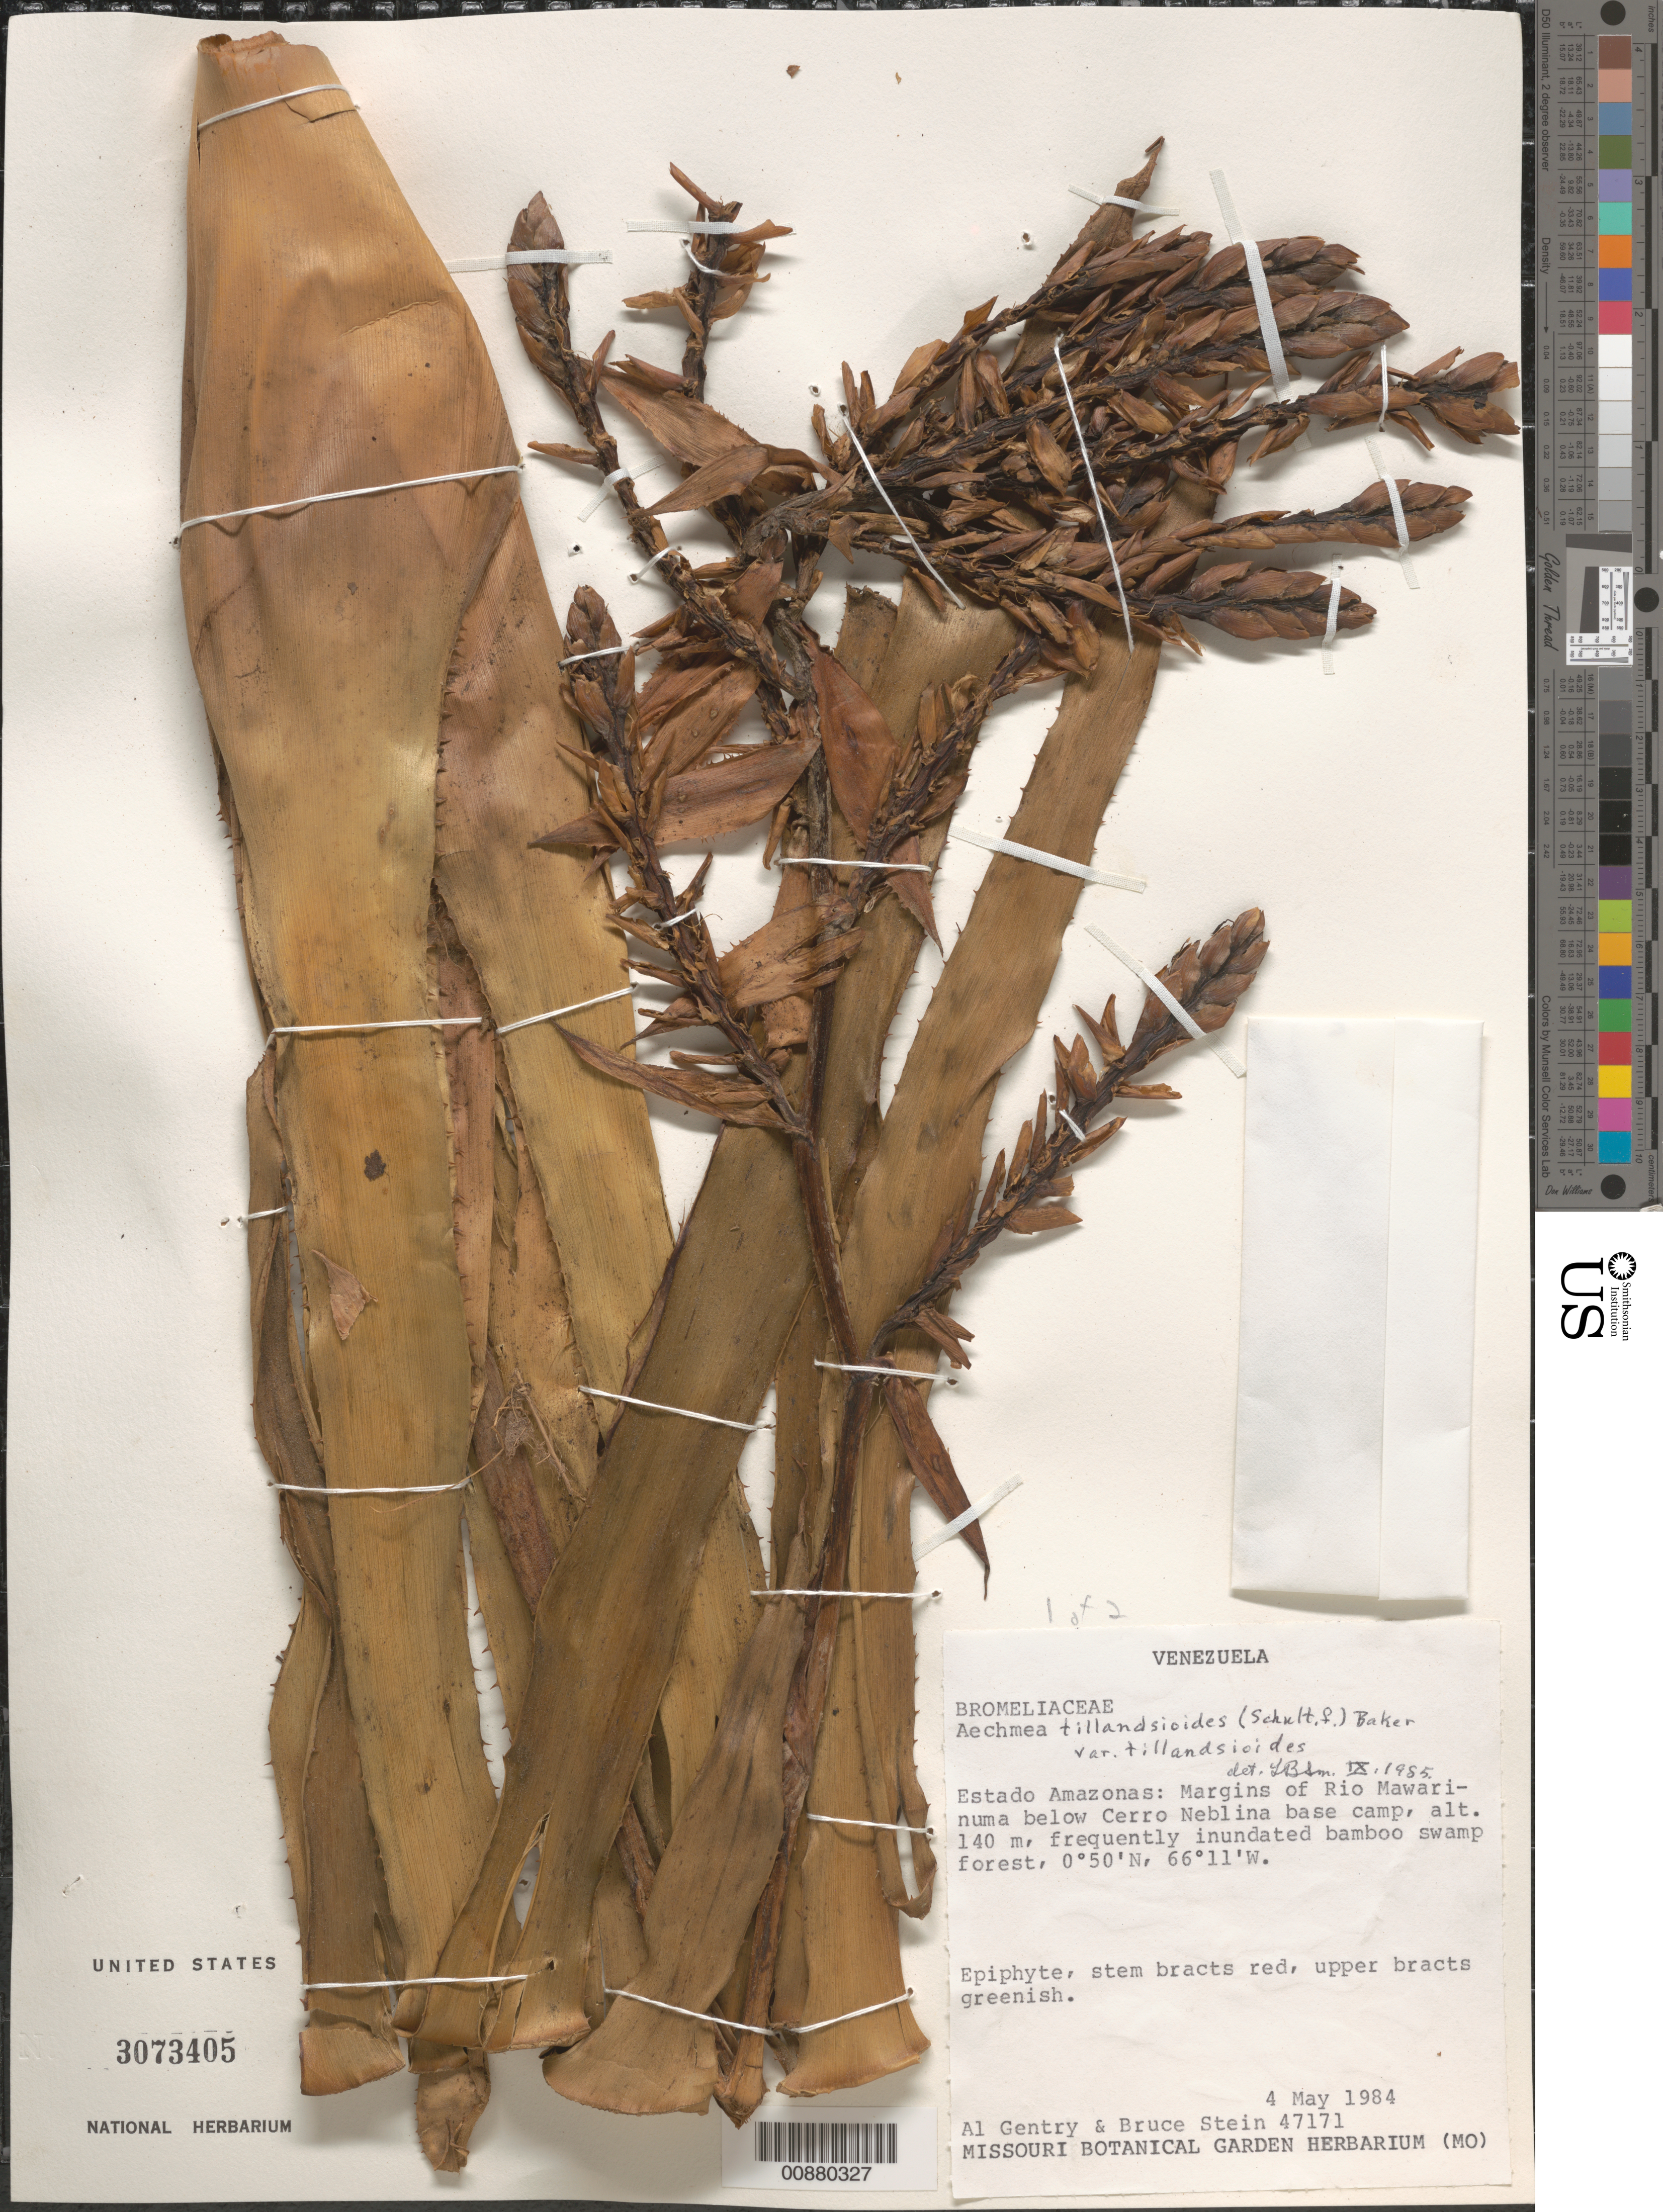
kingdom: Plantae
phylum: Tracheophyta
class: Liliopsida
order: Poales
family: Bromeliaceae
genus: Aechmea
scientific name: Aechmea tillandsioides var. tillandsioides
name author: (Mart. ex Schult. & Schult. f.) Baker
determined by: Smith, Lyman B., (US), NMNH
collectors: A. H. Gentry & B. Stein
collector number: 47171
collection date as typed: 4-May-84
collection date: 1984-05-04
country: Venezuela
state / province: Amazonas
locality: Río Mawarinuma, below Cerro de La Neblina base camp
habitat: Frequently inundated bamboo swamp forest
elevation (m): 140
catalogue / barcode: US 3073405